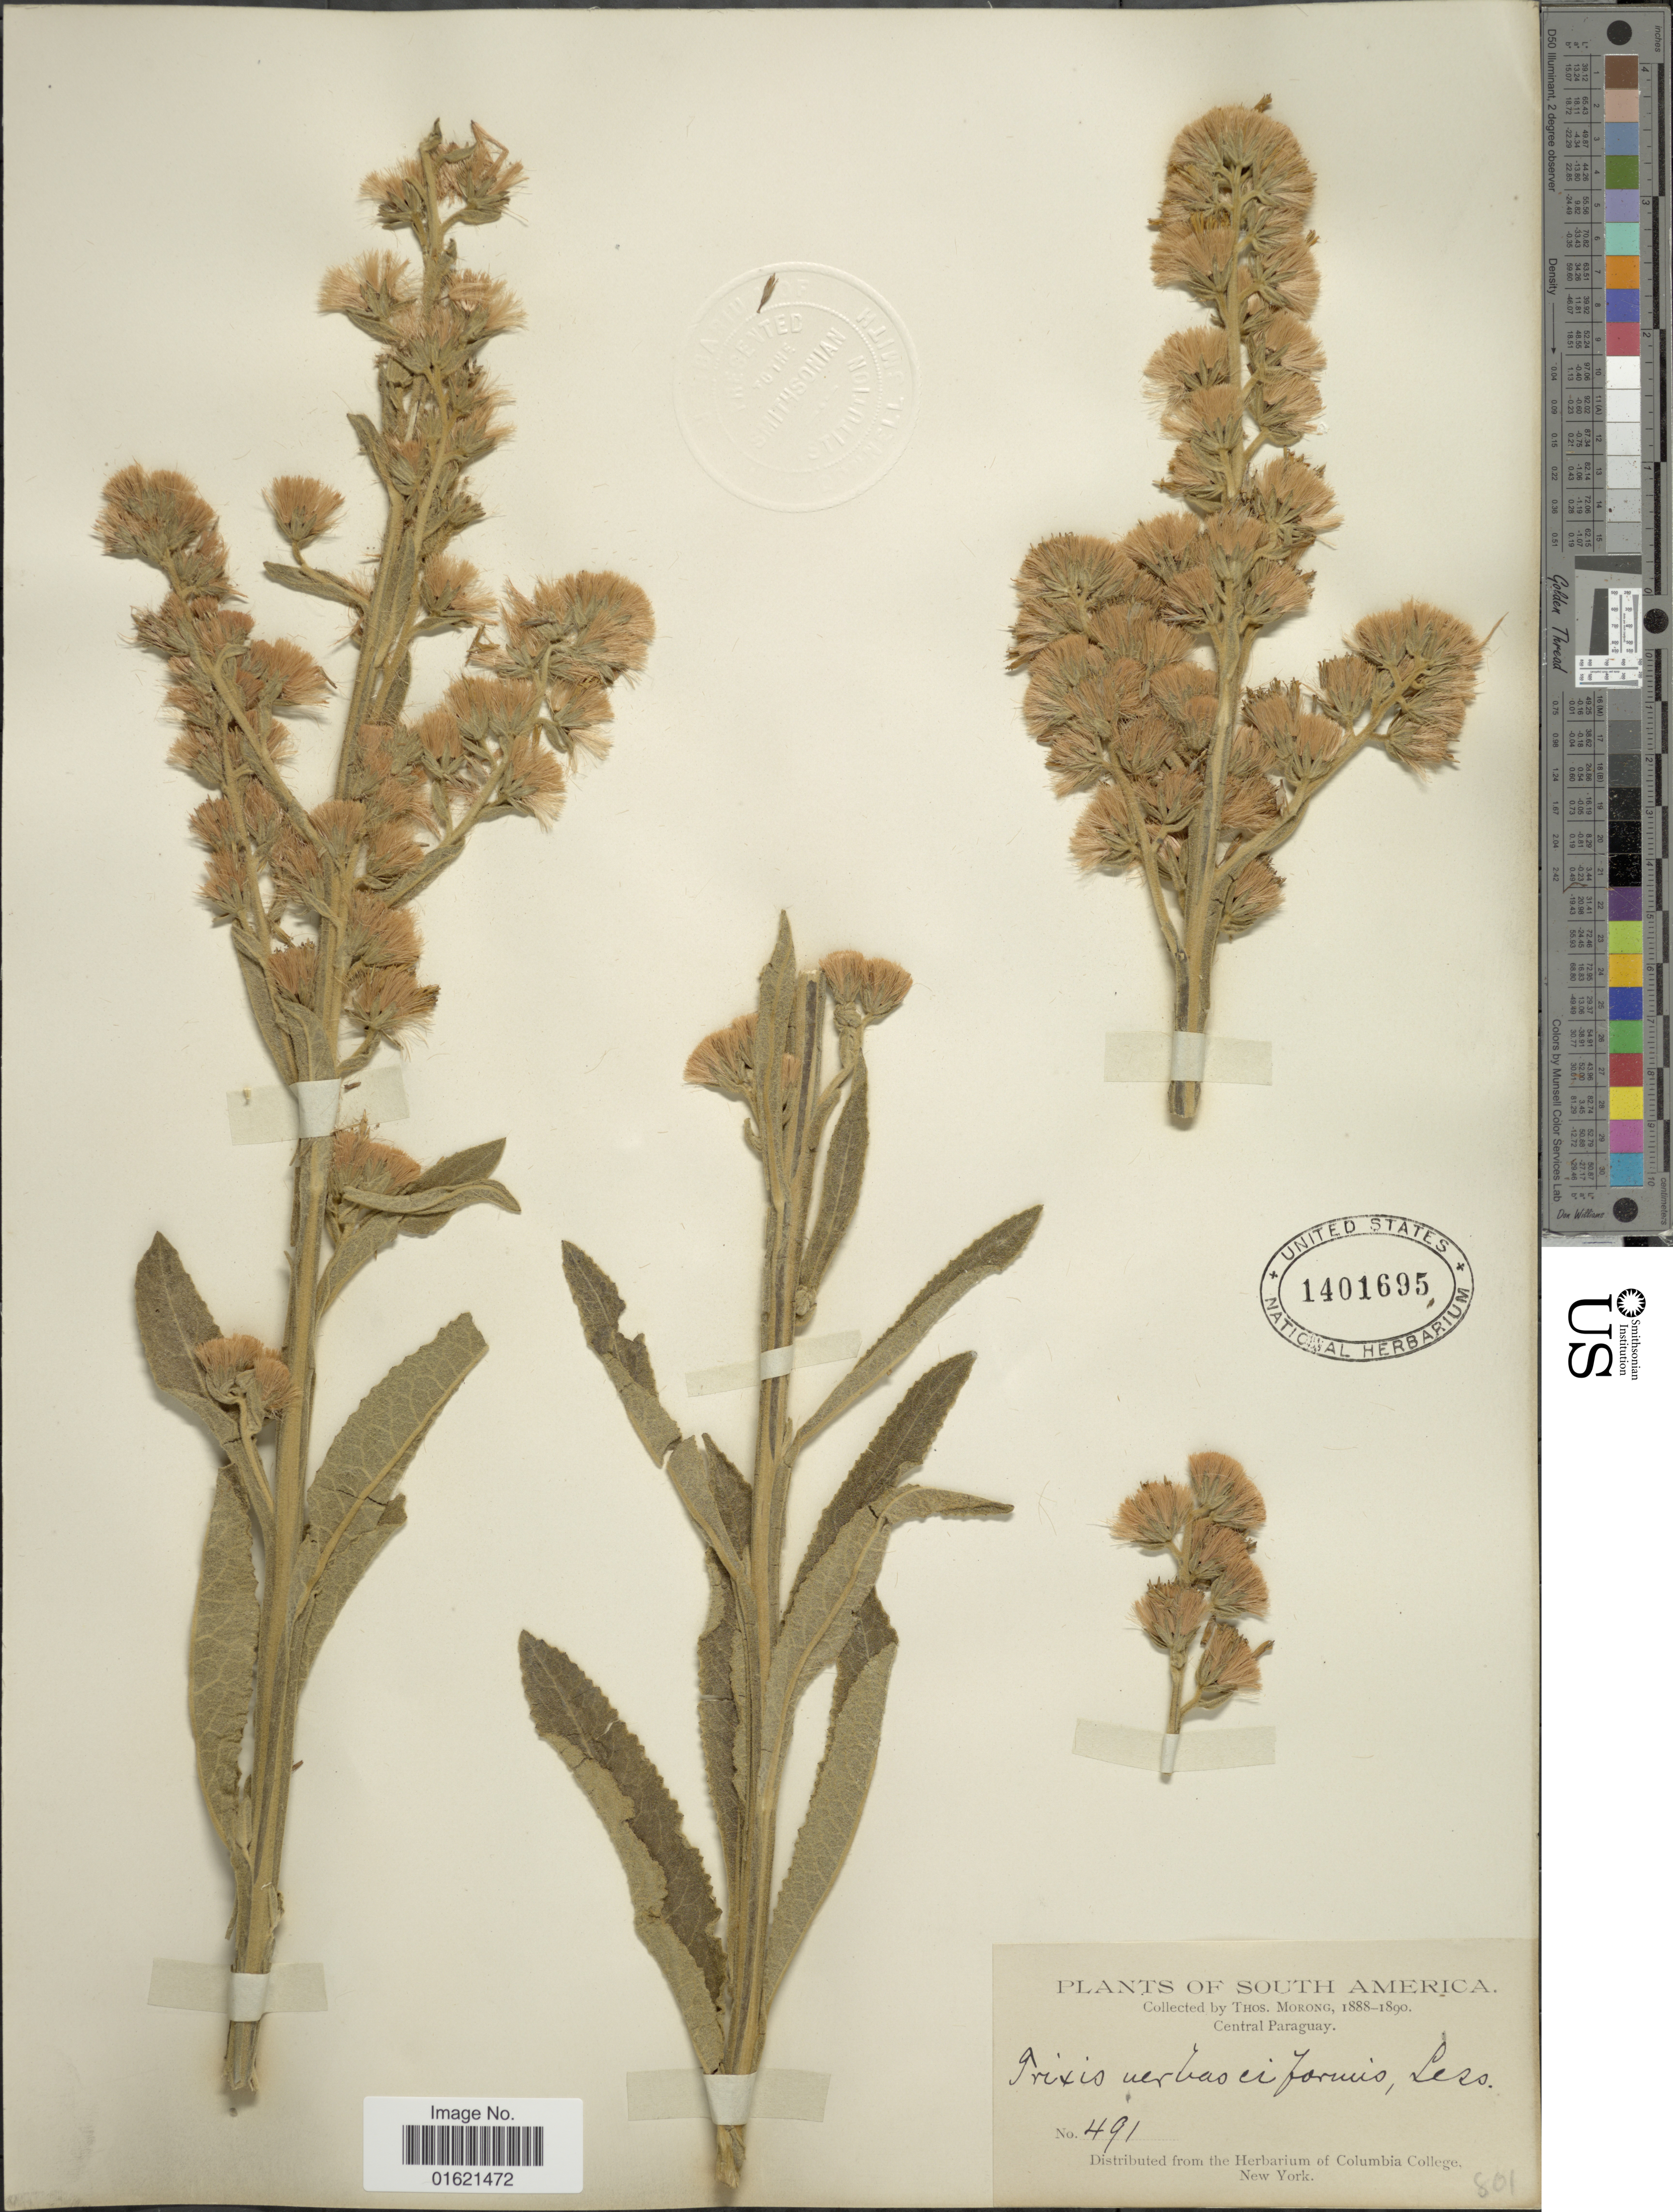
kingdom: Plantae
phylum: Tracheophyta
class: Magnoliopsida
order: Asterales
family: Asteraceae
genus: Trixis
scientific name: Trixis nobilis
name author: (Vell.) Katinas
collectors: ex herb. T. Morong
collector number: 491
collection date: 1888/1890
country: Paraguay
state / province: Central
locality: Central Paraguay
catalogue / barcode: US 1401695